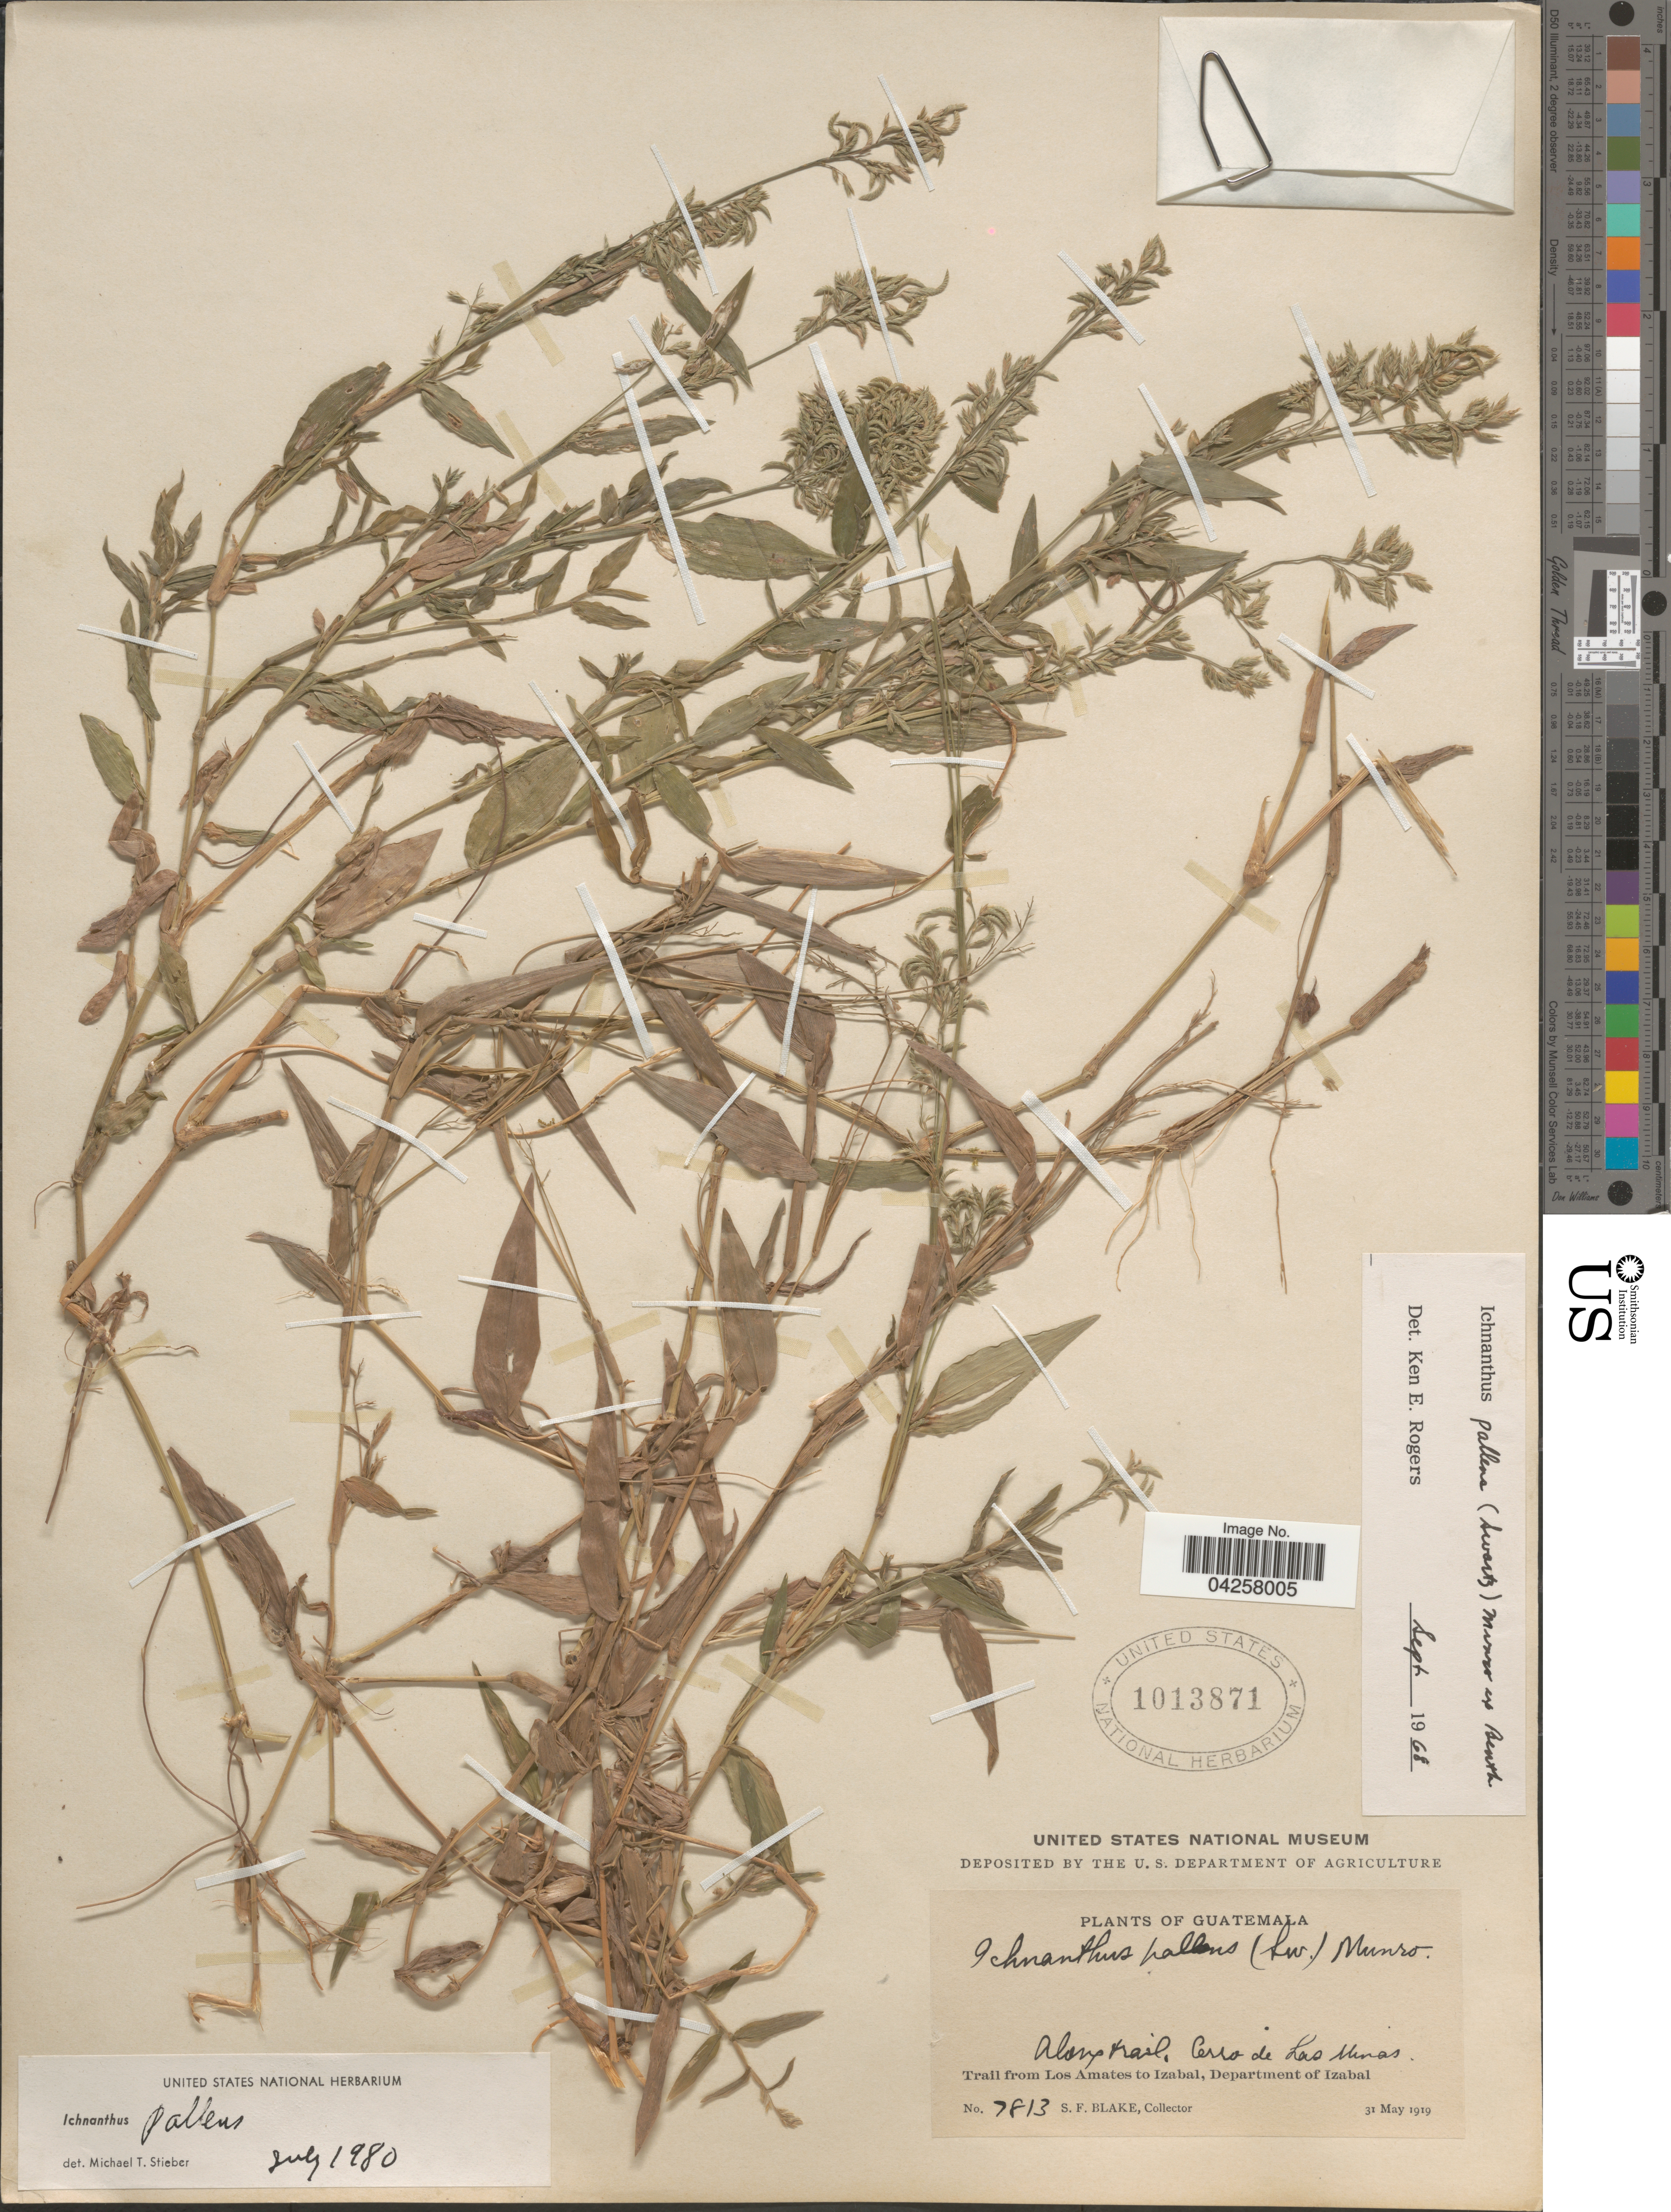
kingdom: Plantae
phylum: Tracheophyta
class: Liliopsida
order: Poales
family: Poaceae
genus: Ichnanthus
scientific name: Ichnanthus pallens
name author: (Sw.) Munro ex Benth.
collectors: S. Blake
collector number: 7813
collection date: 1919-05-31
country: Guatemala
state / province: Izabal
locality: Along trail, Cerro de Las Minas. Trail from Los Amatos to Izabal, Department of Izabal.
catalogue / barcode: US 1013871